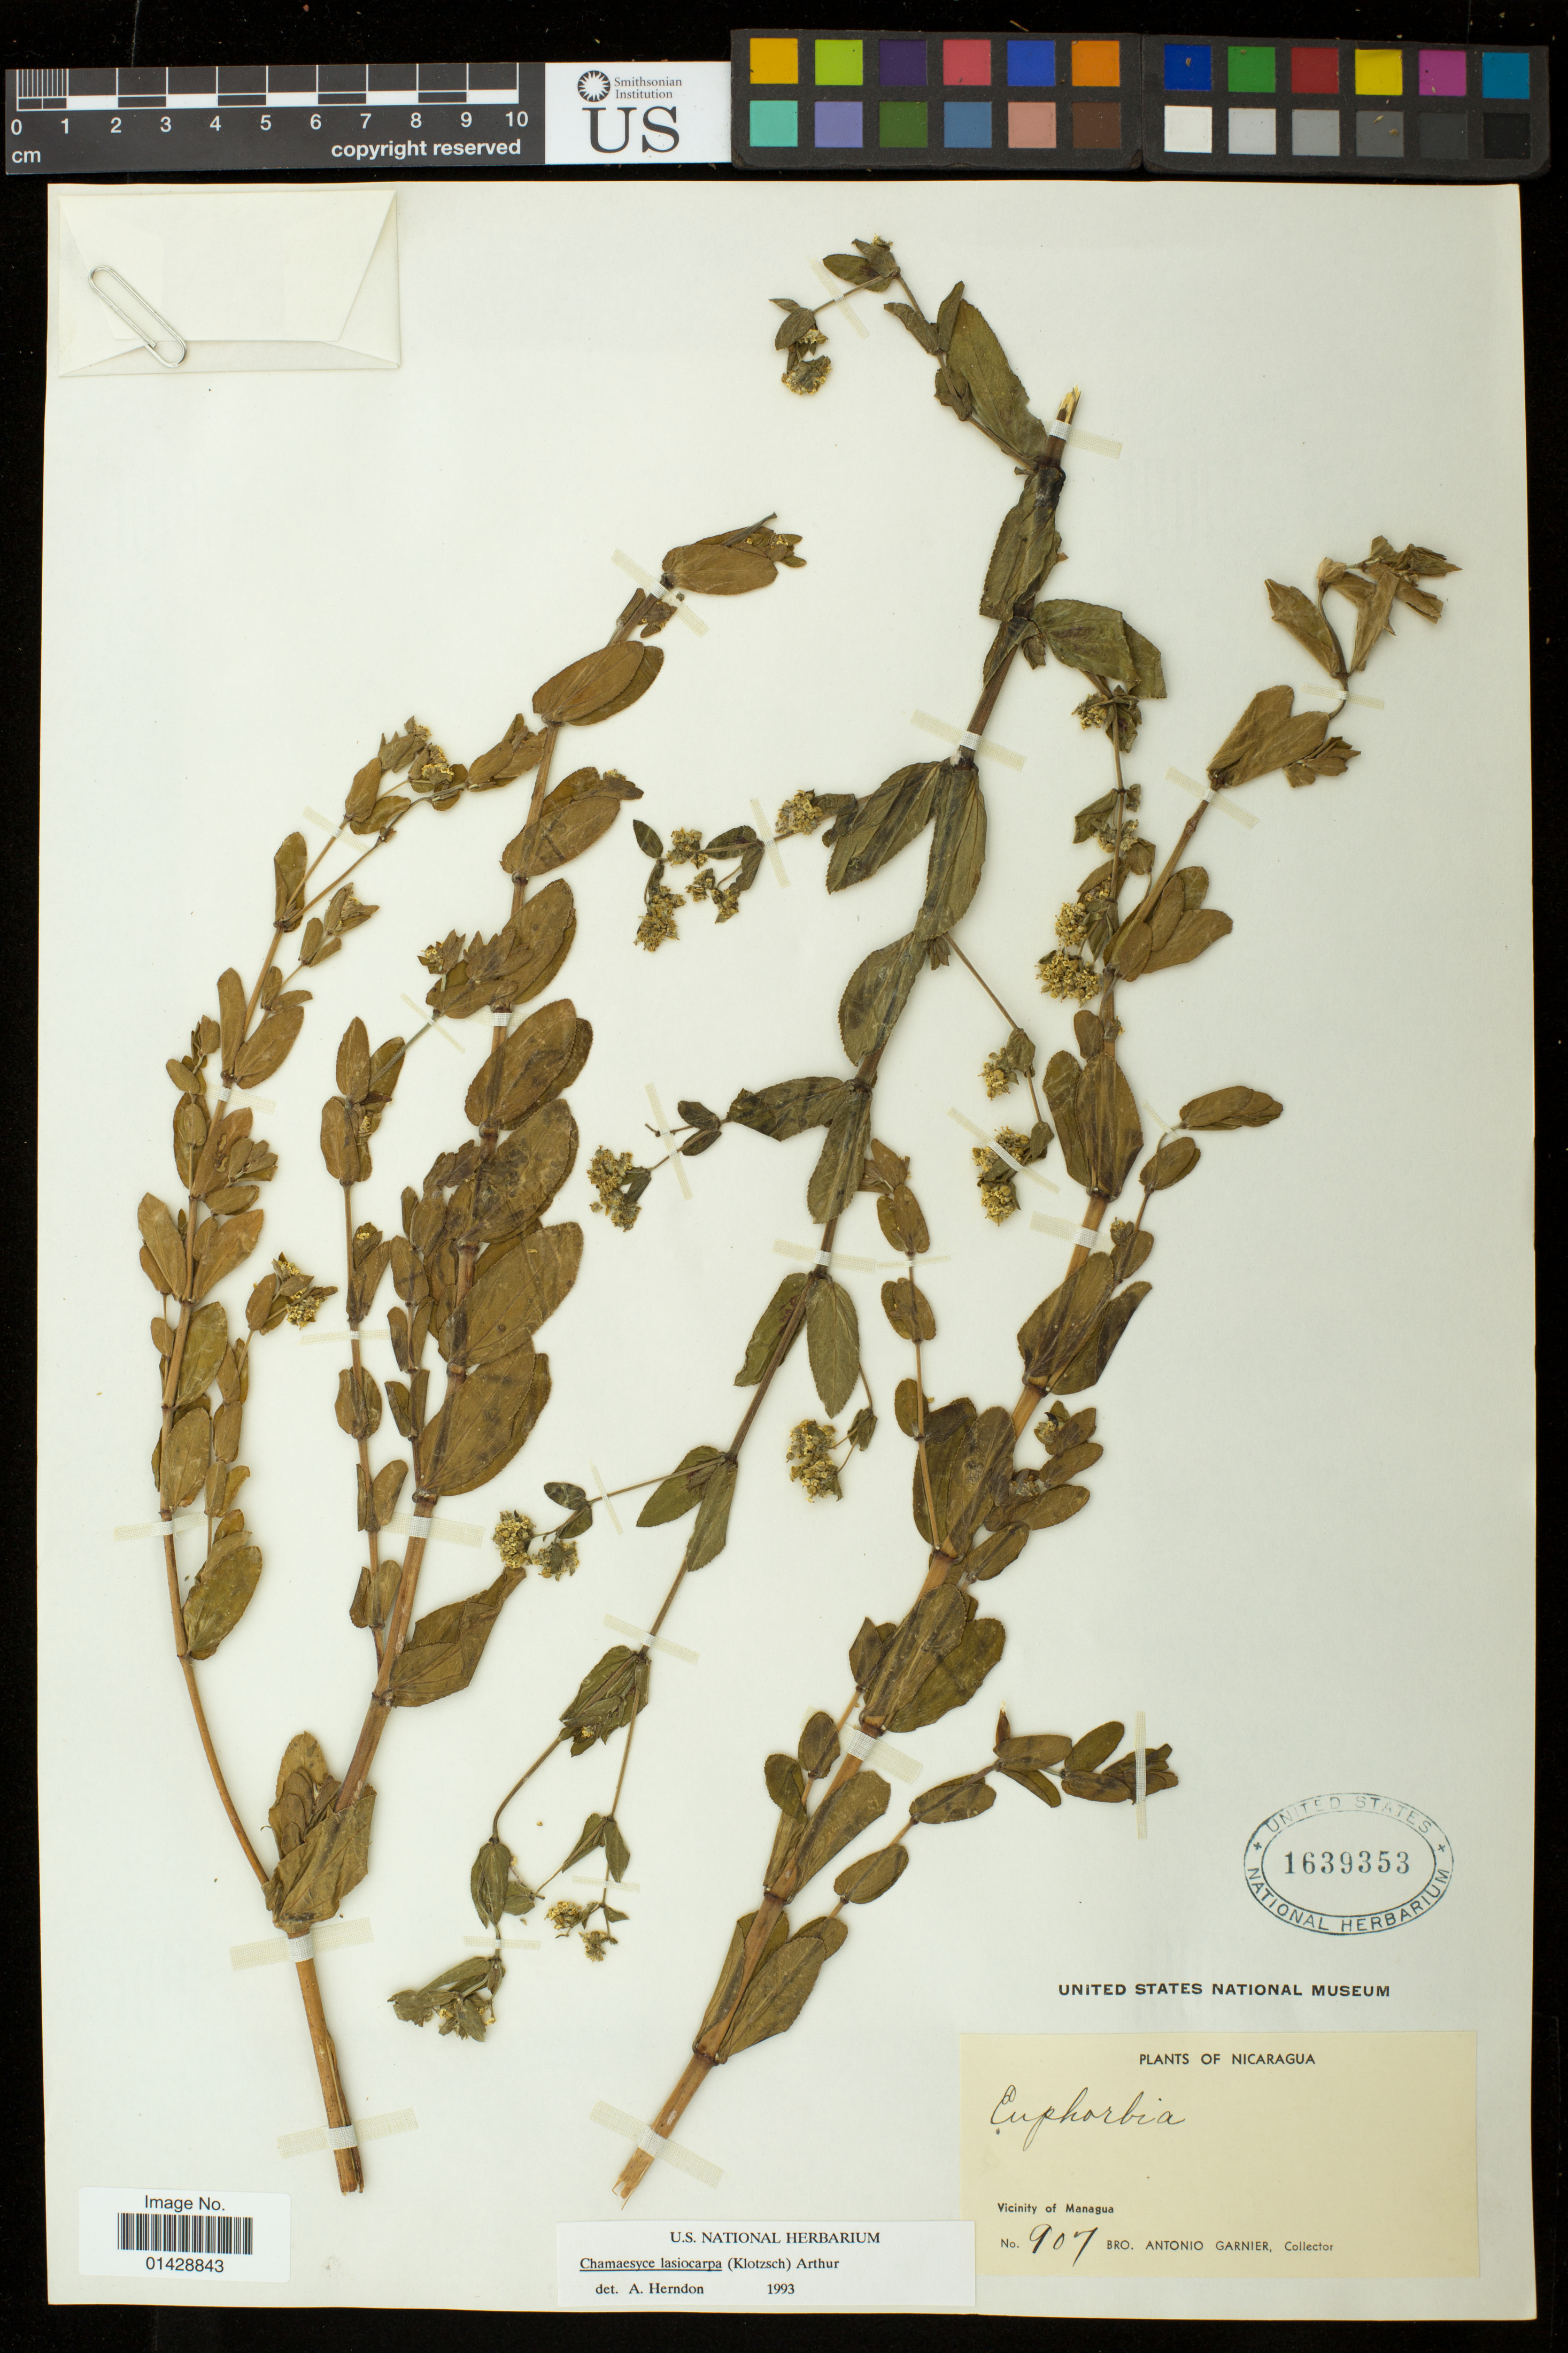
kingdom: Plantae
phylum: Tracheophyta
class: Magnoliopsida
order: Malpighiales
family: Euphorbiaceae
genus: Euphorbia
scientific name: Euphorbia lasiocarpa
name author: Klotzsch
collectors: Bro. A. Garnier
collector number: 907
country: Nicaragua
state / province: Managua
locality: Vicinity of Managua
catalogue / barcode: US 1639353